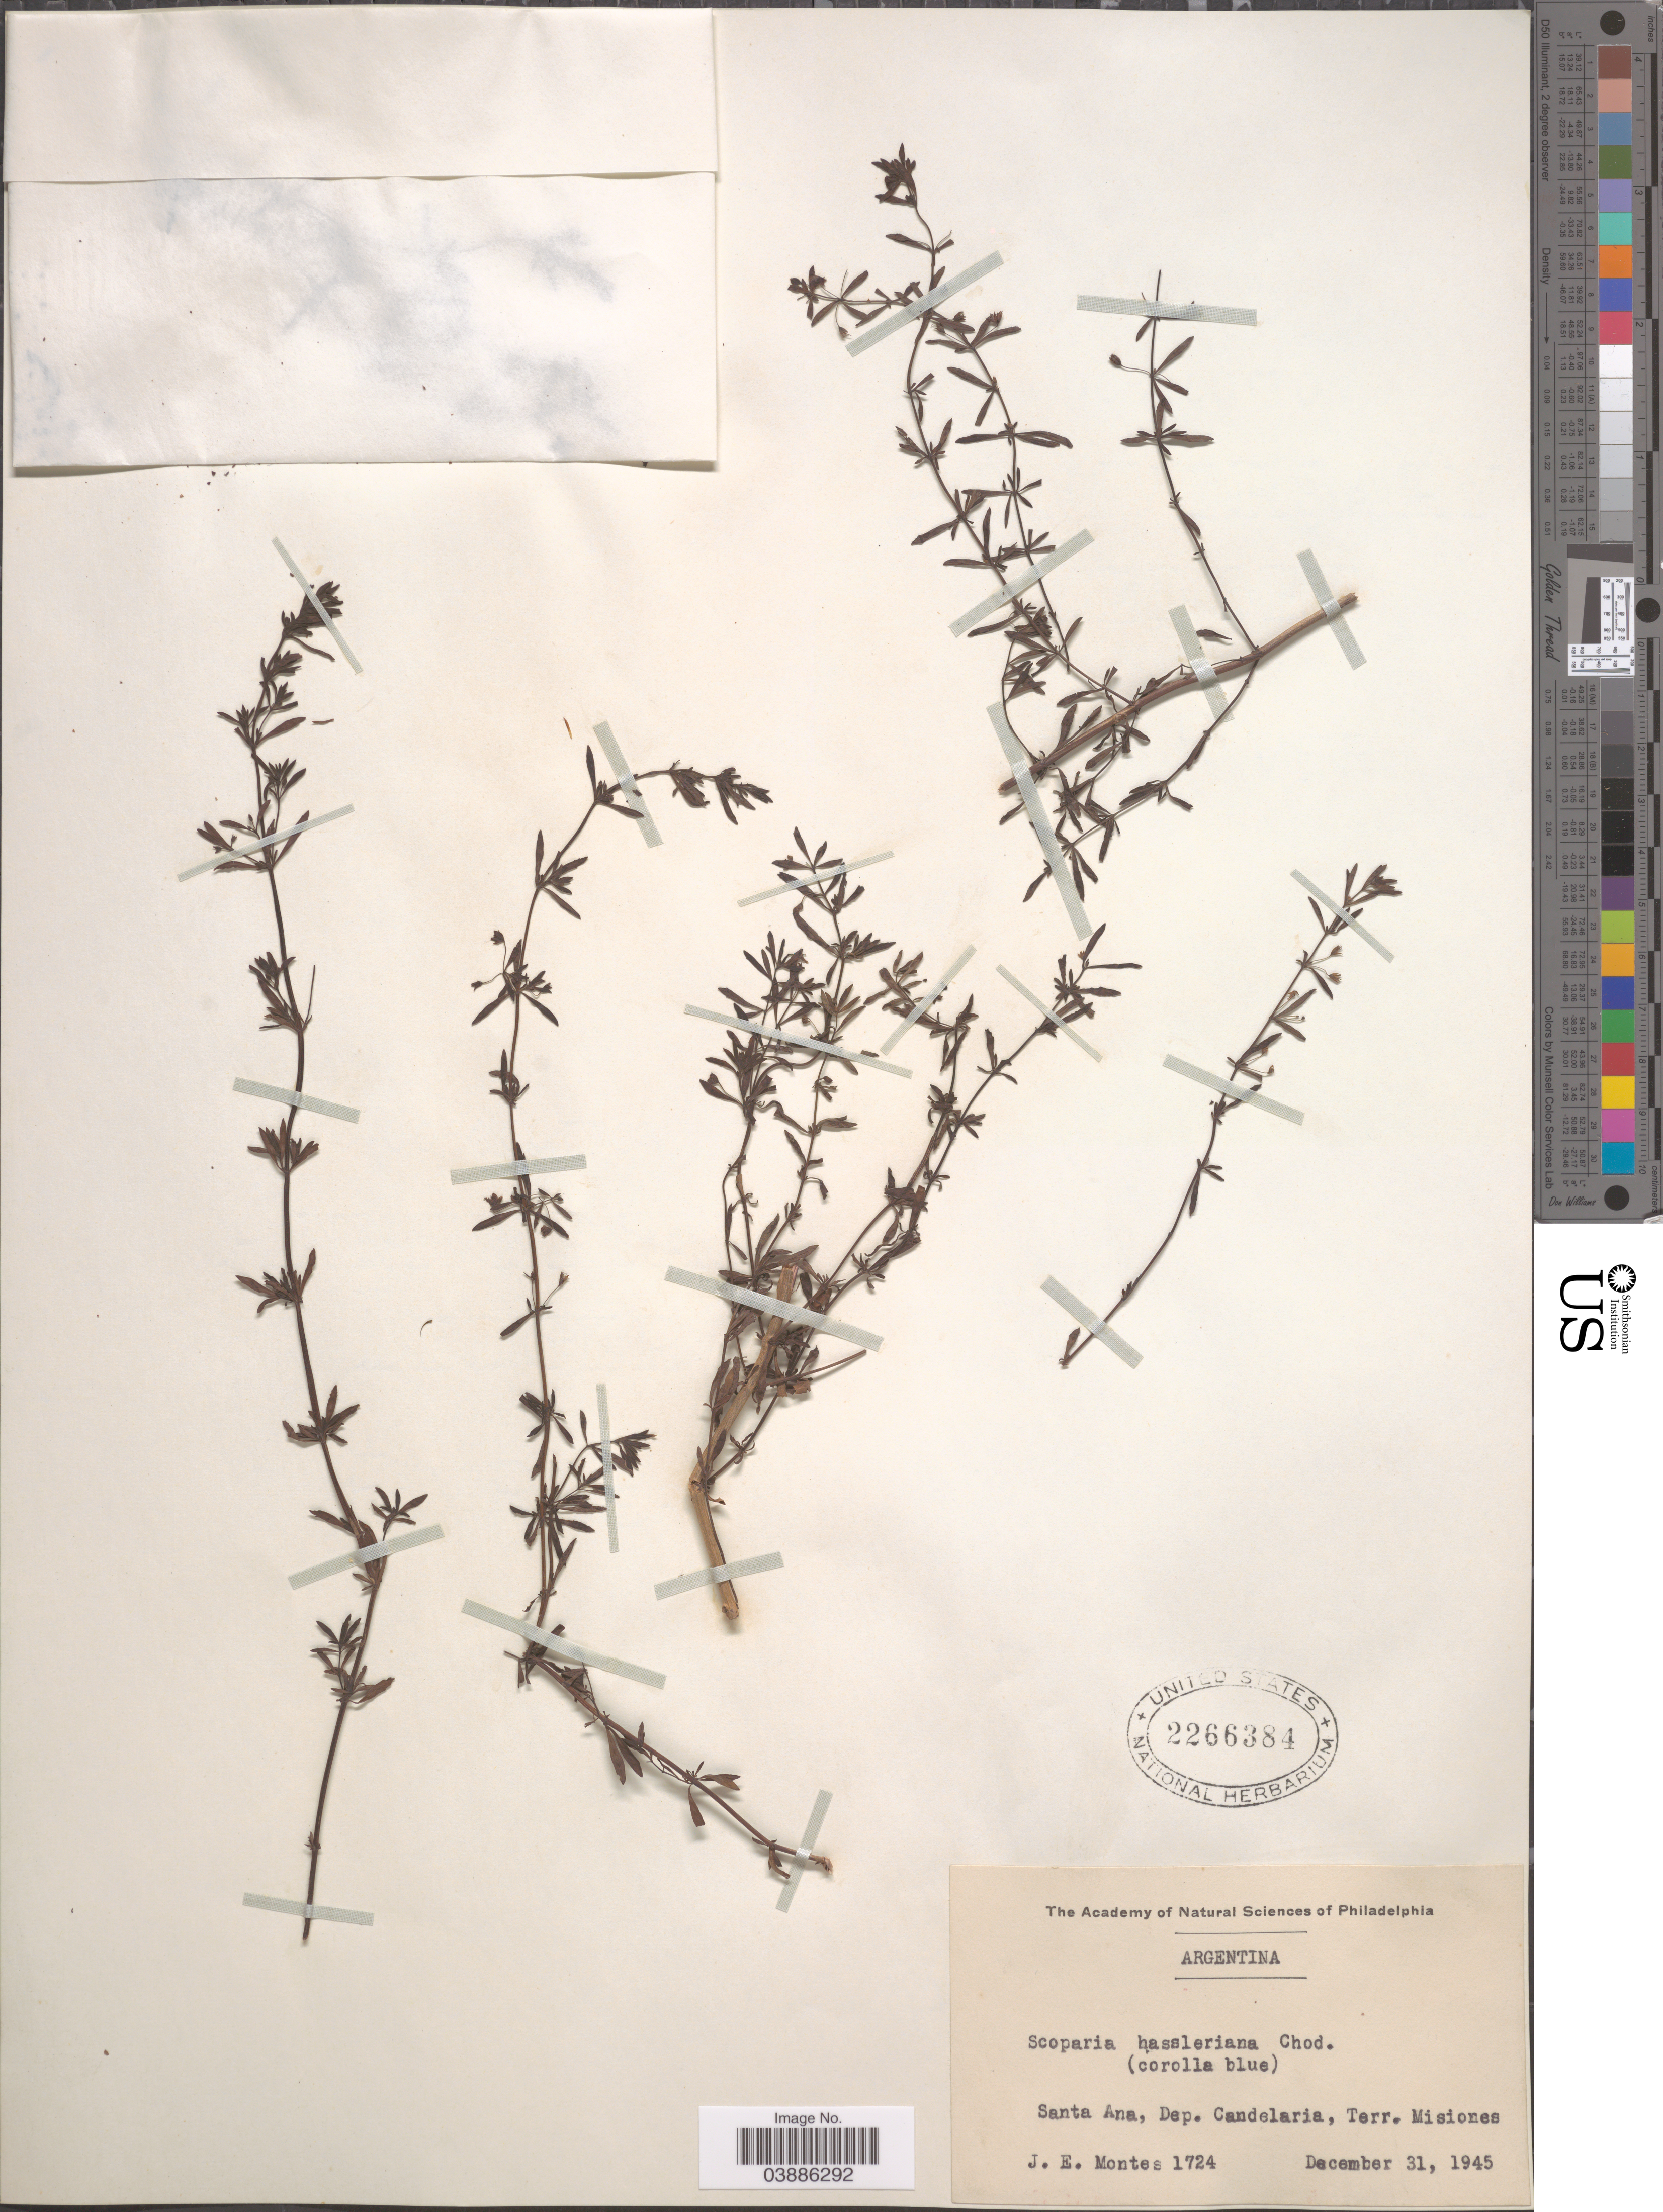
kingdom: Plantae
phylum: Tracheophyta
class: Magnoliopsida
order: Lamiales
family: Plantaginaceae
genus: Scoparia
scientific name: Scoparia hassleriana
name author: Chodat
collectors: J. E. Montes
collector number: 1724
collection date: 1945-12-31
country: Argentina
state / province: Misiones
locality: Santa Ana, Dep. Candelaria, Terr. Misiones.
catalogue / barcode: US 2266384